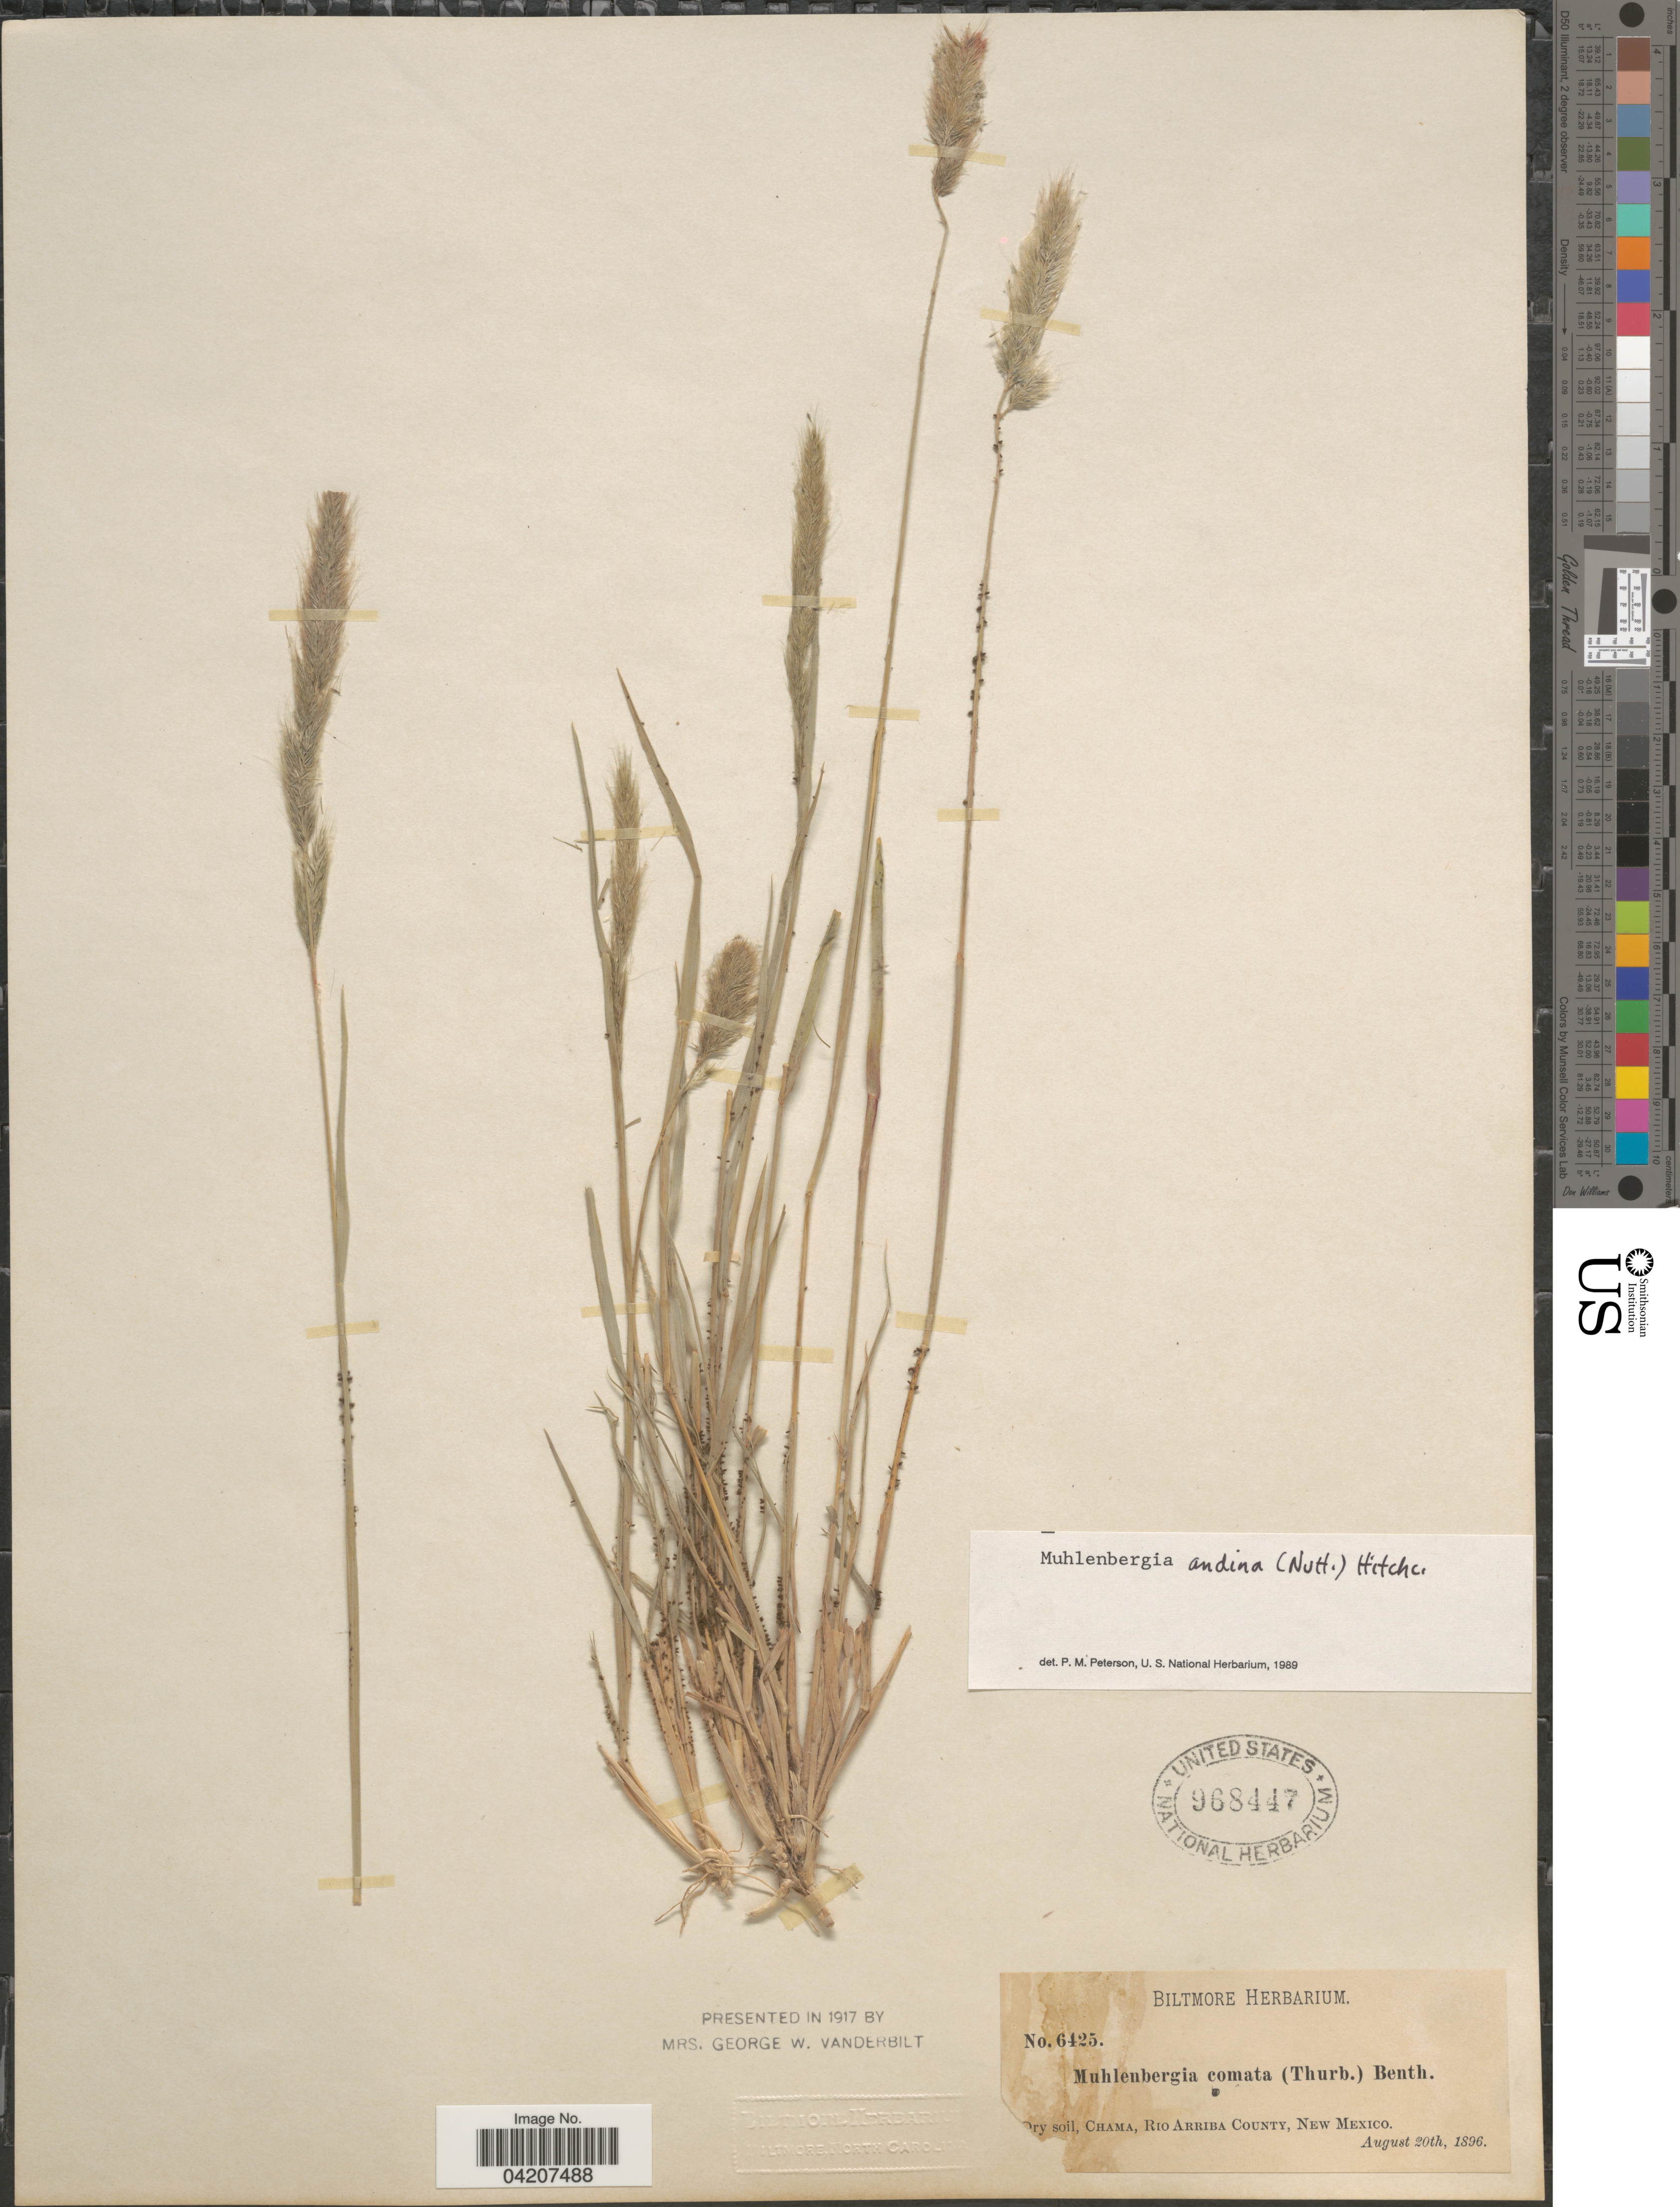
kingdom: Plantae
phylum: Tracheophyta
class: Liliopsida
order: Poales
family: Poaceae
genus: Muhlenbergia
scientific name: Muhlenbergia andina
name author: (Nutt.) Hitchc.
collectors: ex herb. Biltmore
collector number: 6425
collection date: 1896-08-20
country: United States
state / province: New Mexico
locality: Dry soil, Chama, Rio Arriba County.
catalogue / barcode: US 968447